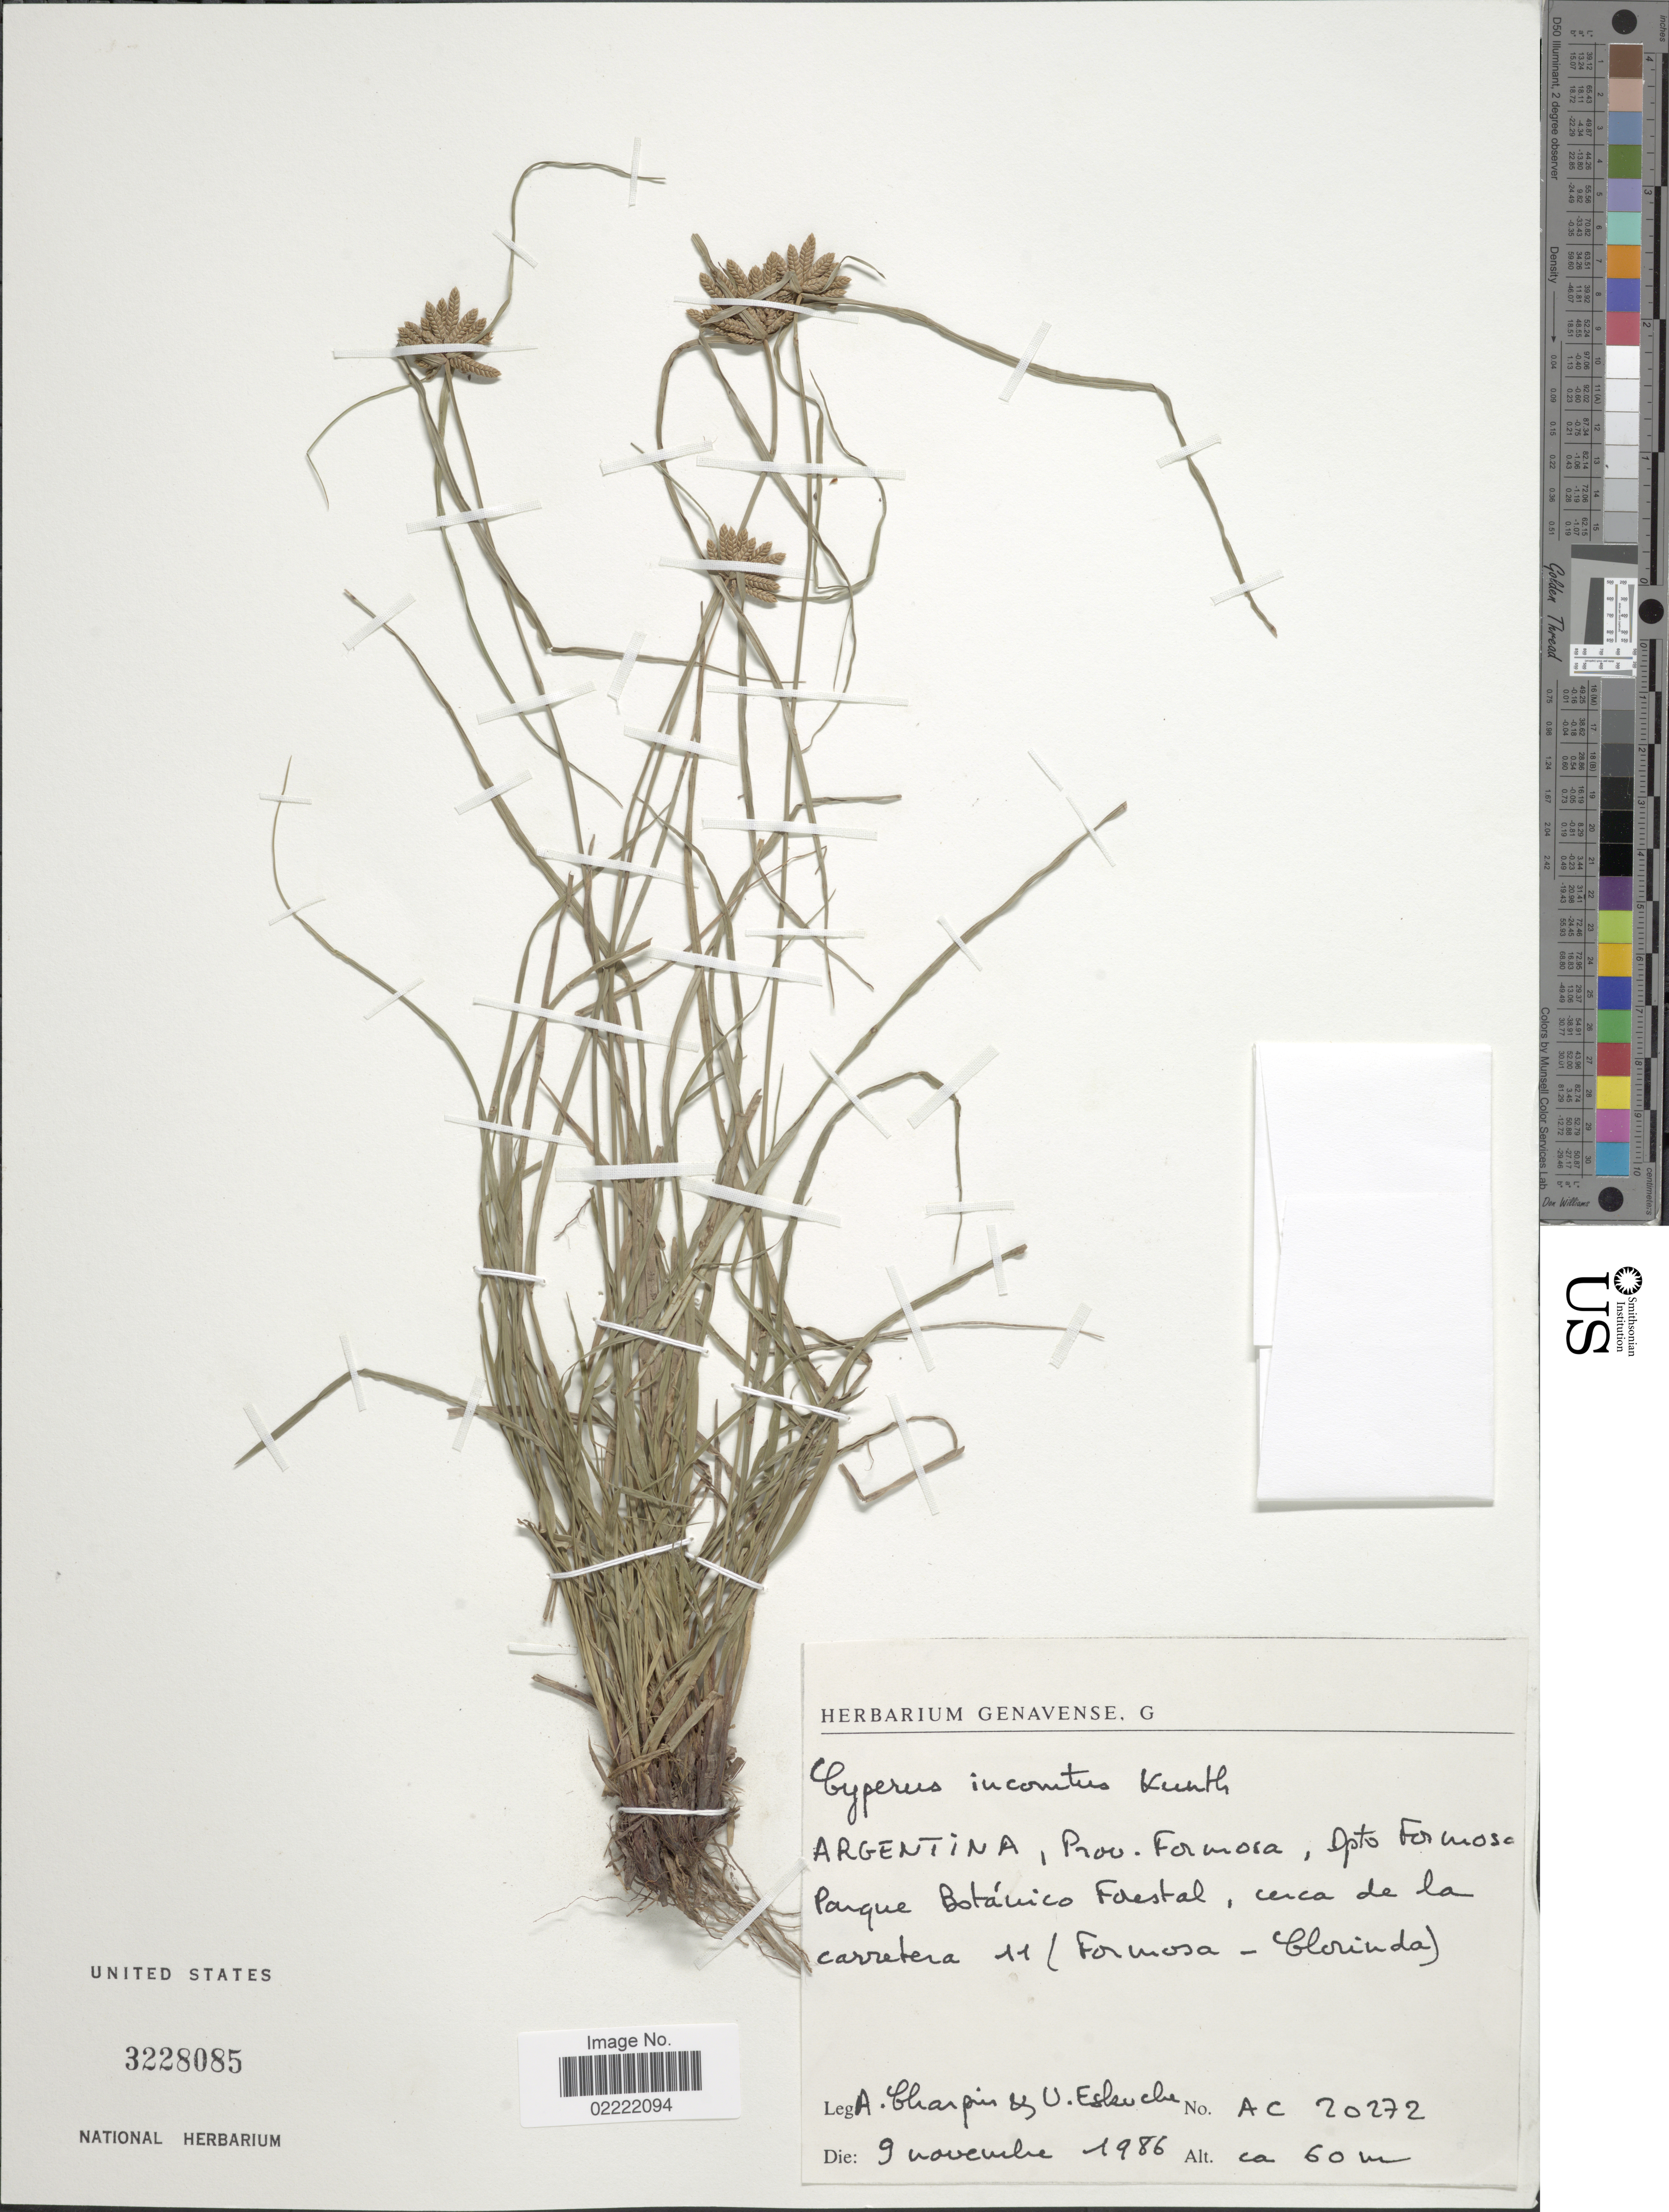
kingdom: Plantae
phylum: Tracheophyta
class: Liliopsida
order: Poales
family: Cyperaceae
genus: Cyperus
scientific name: Cyperus incomtus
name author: Kunth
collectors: A. Charpin & U. Esleuche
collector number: AC 20272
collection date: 1986-11-09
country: Argentina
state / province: Formosa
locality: Dpto. Formosa Parque Botánico Forestal, cerca de ka carretera 11 (Formosa - Clorinda)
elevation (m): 60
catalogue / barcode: US 3228085